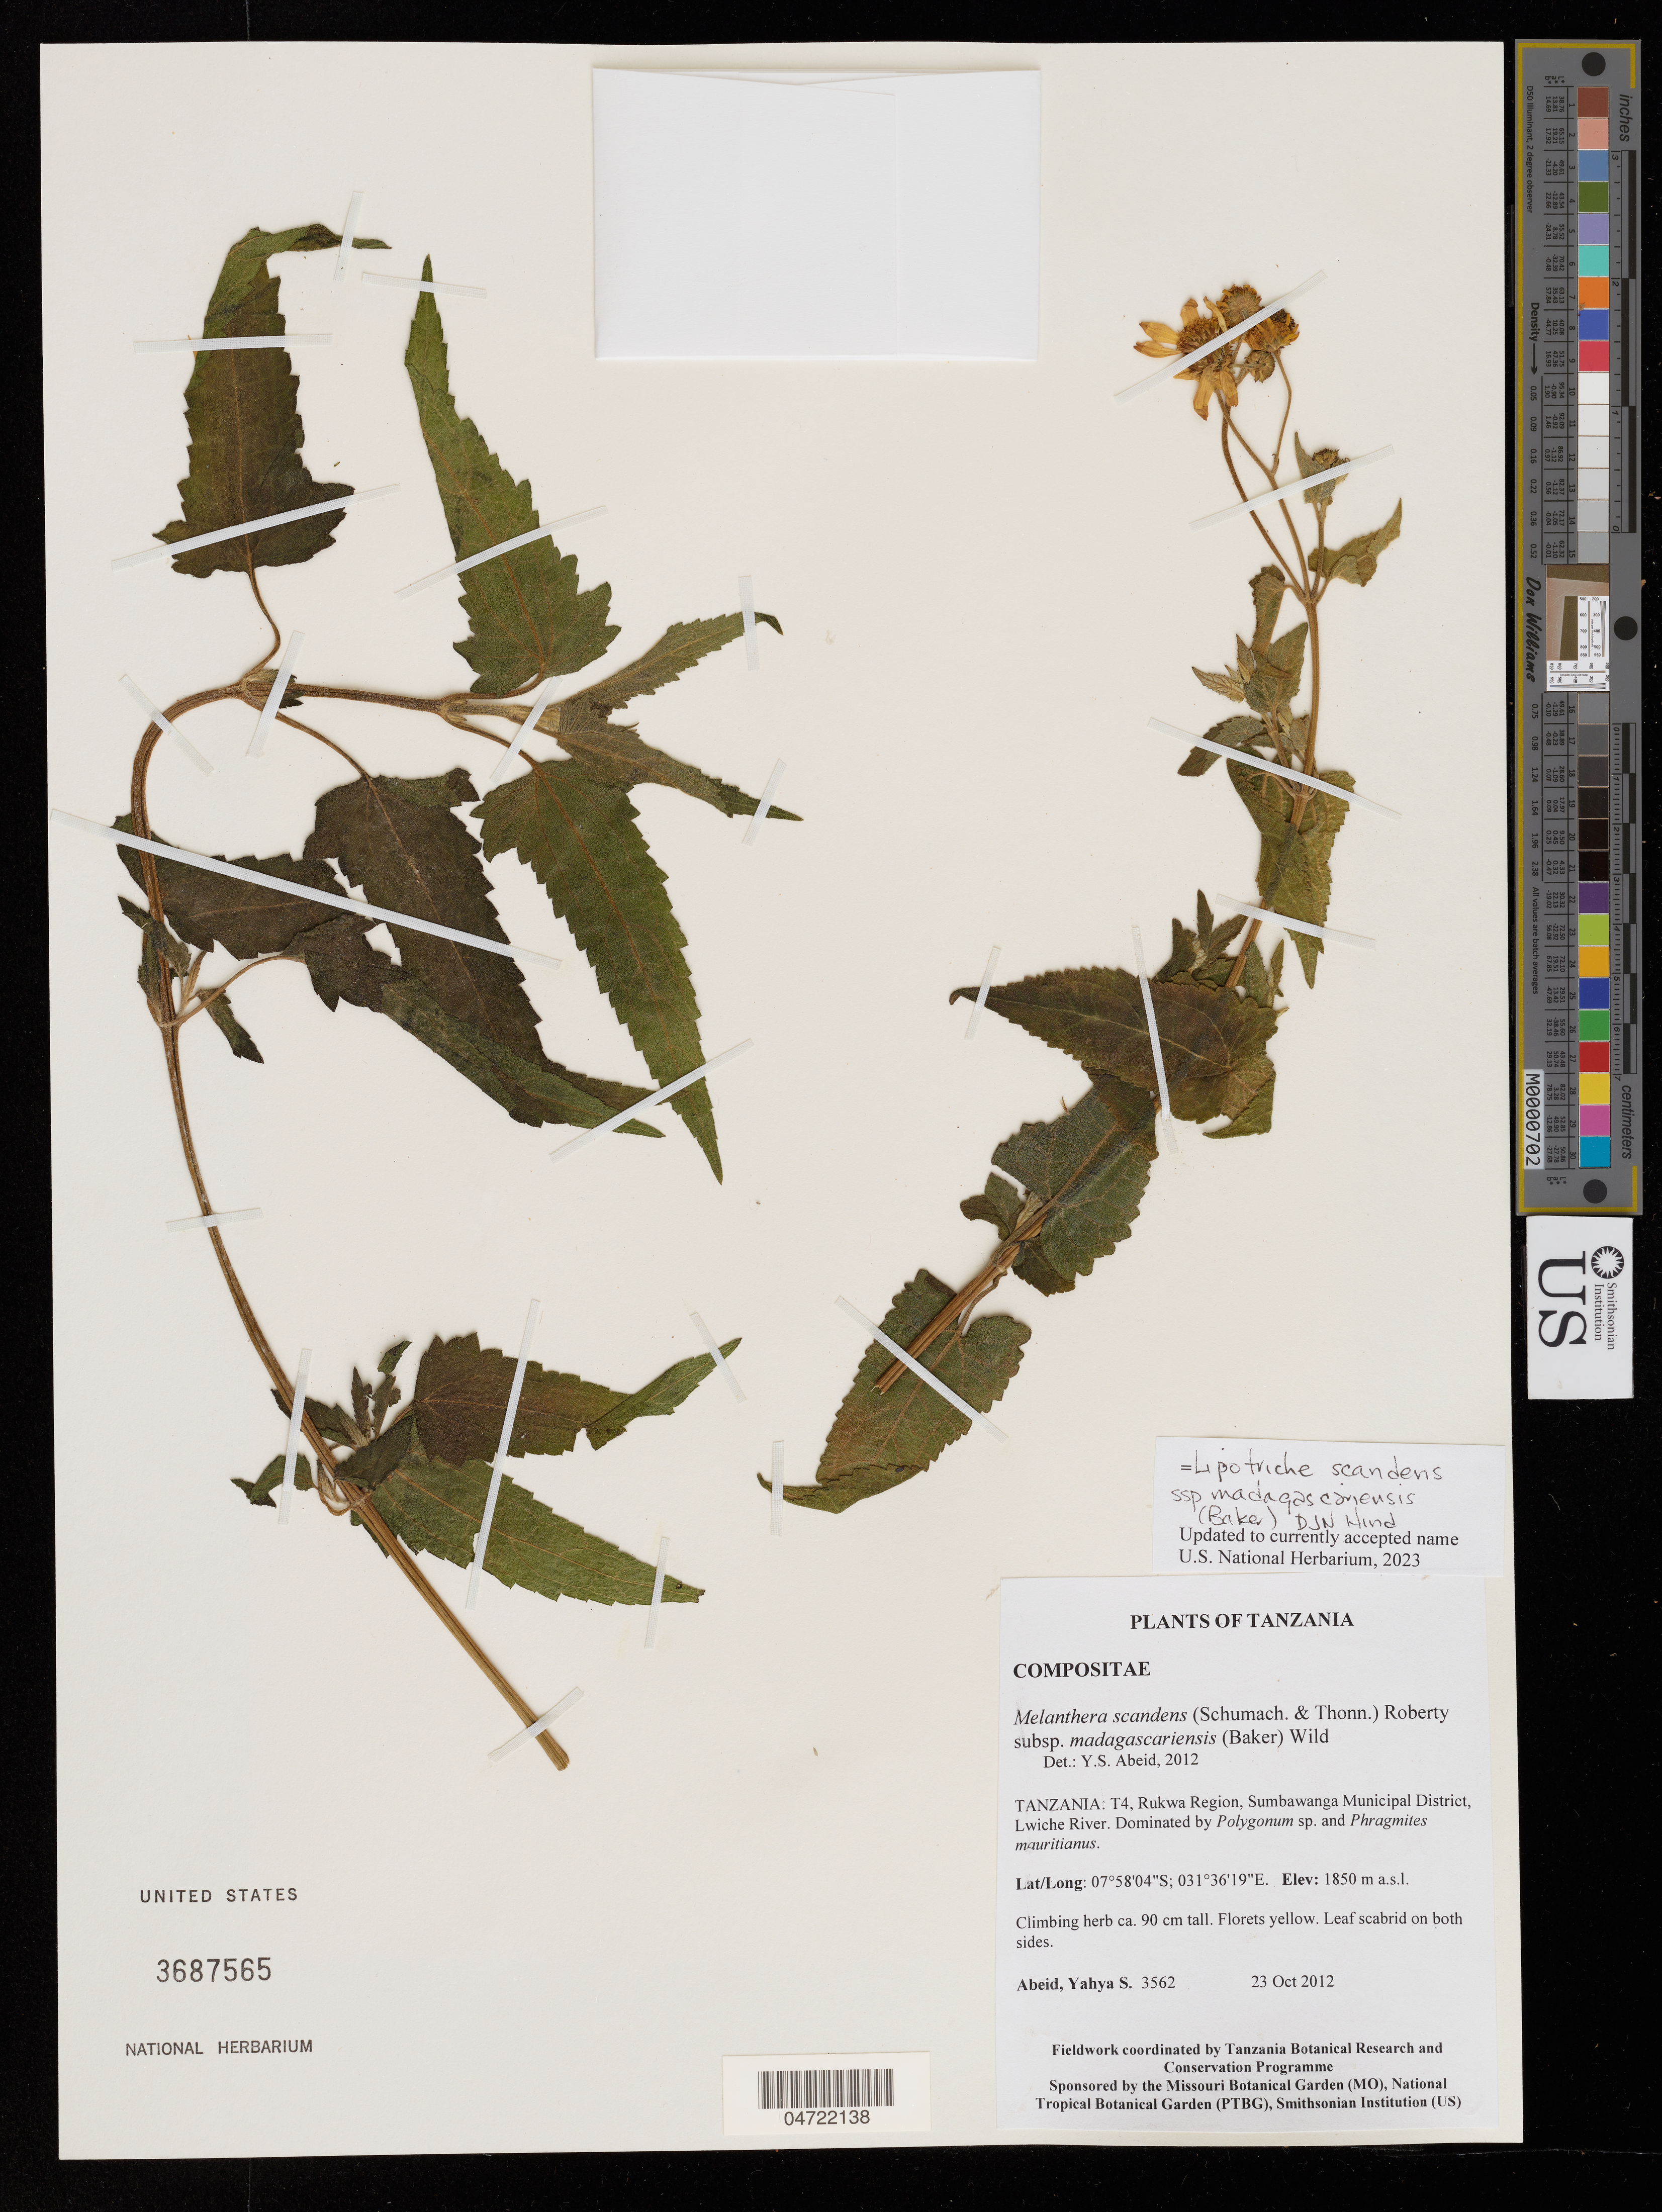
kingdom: Plantae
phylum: Tracheophyta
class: Magnoliopsida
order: Asterales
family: Asteraceae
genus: Lipotriche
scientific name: Lipotriche scandens subsp. madagascariensis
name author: (Baker) D.J.N. Hind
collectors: Y. Abeid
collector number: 3562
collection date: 2012-10-23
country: Tanzania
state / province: Rukwa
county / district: Sumbawanga Municipal District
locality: Lwiche River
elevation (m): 1850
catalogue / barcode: US 3687565